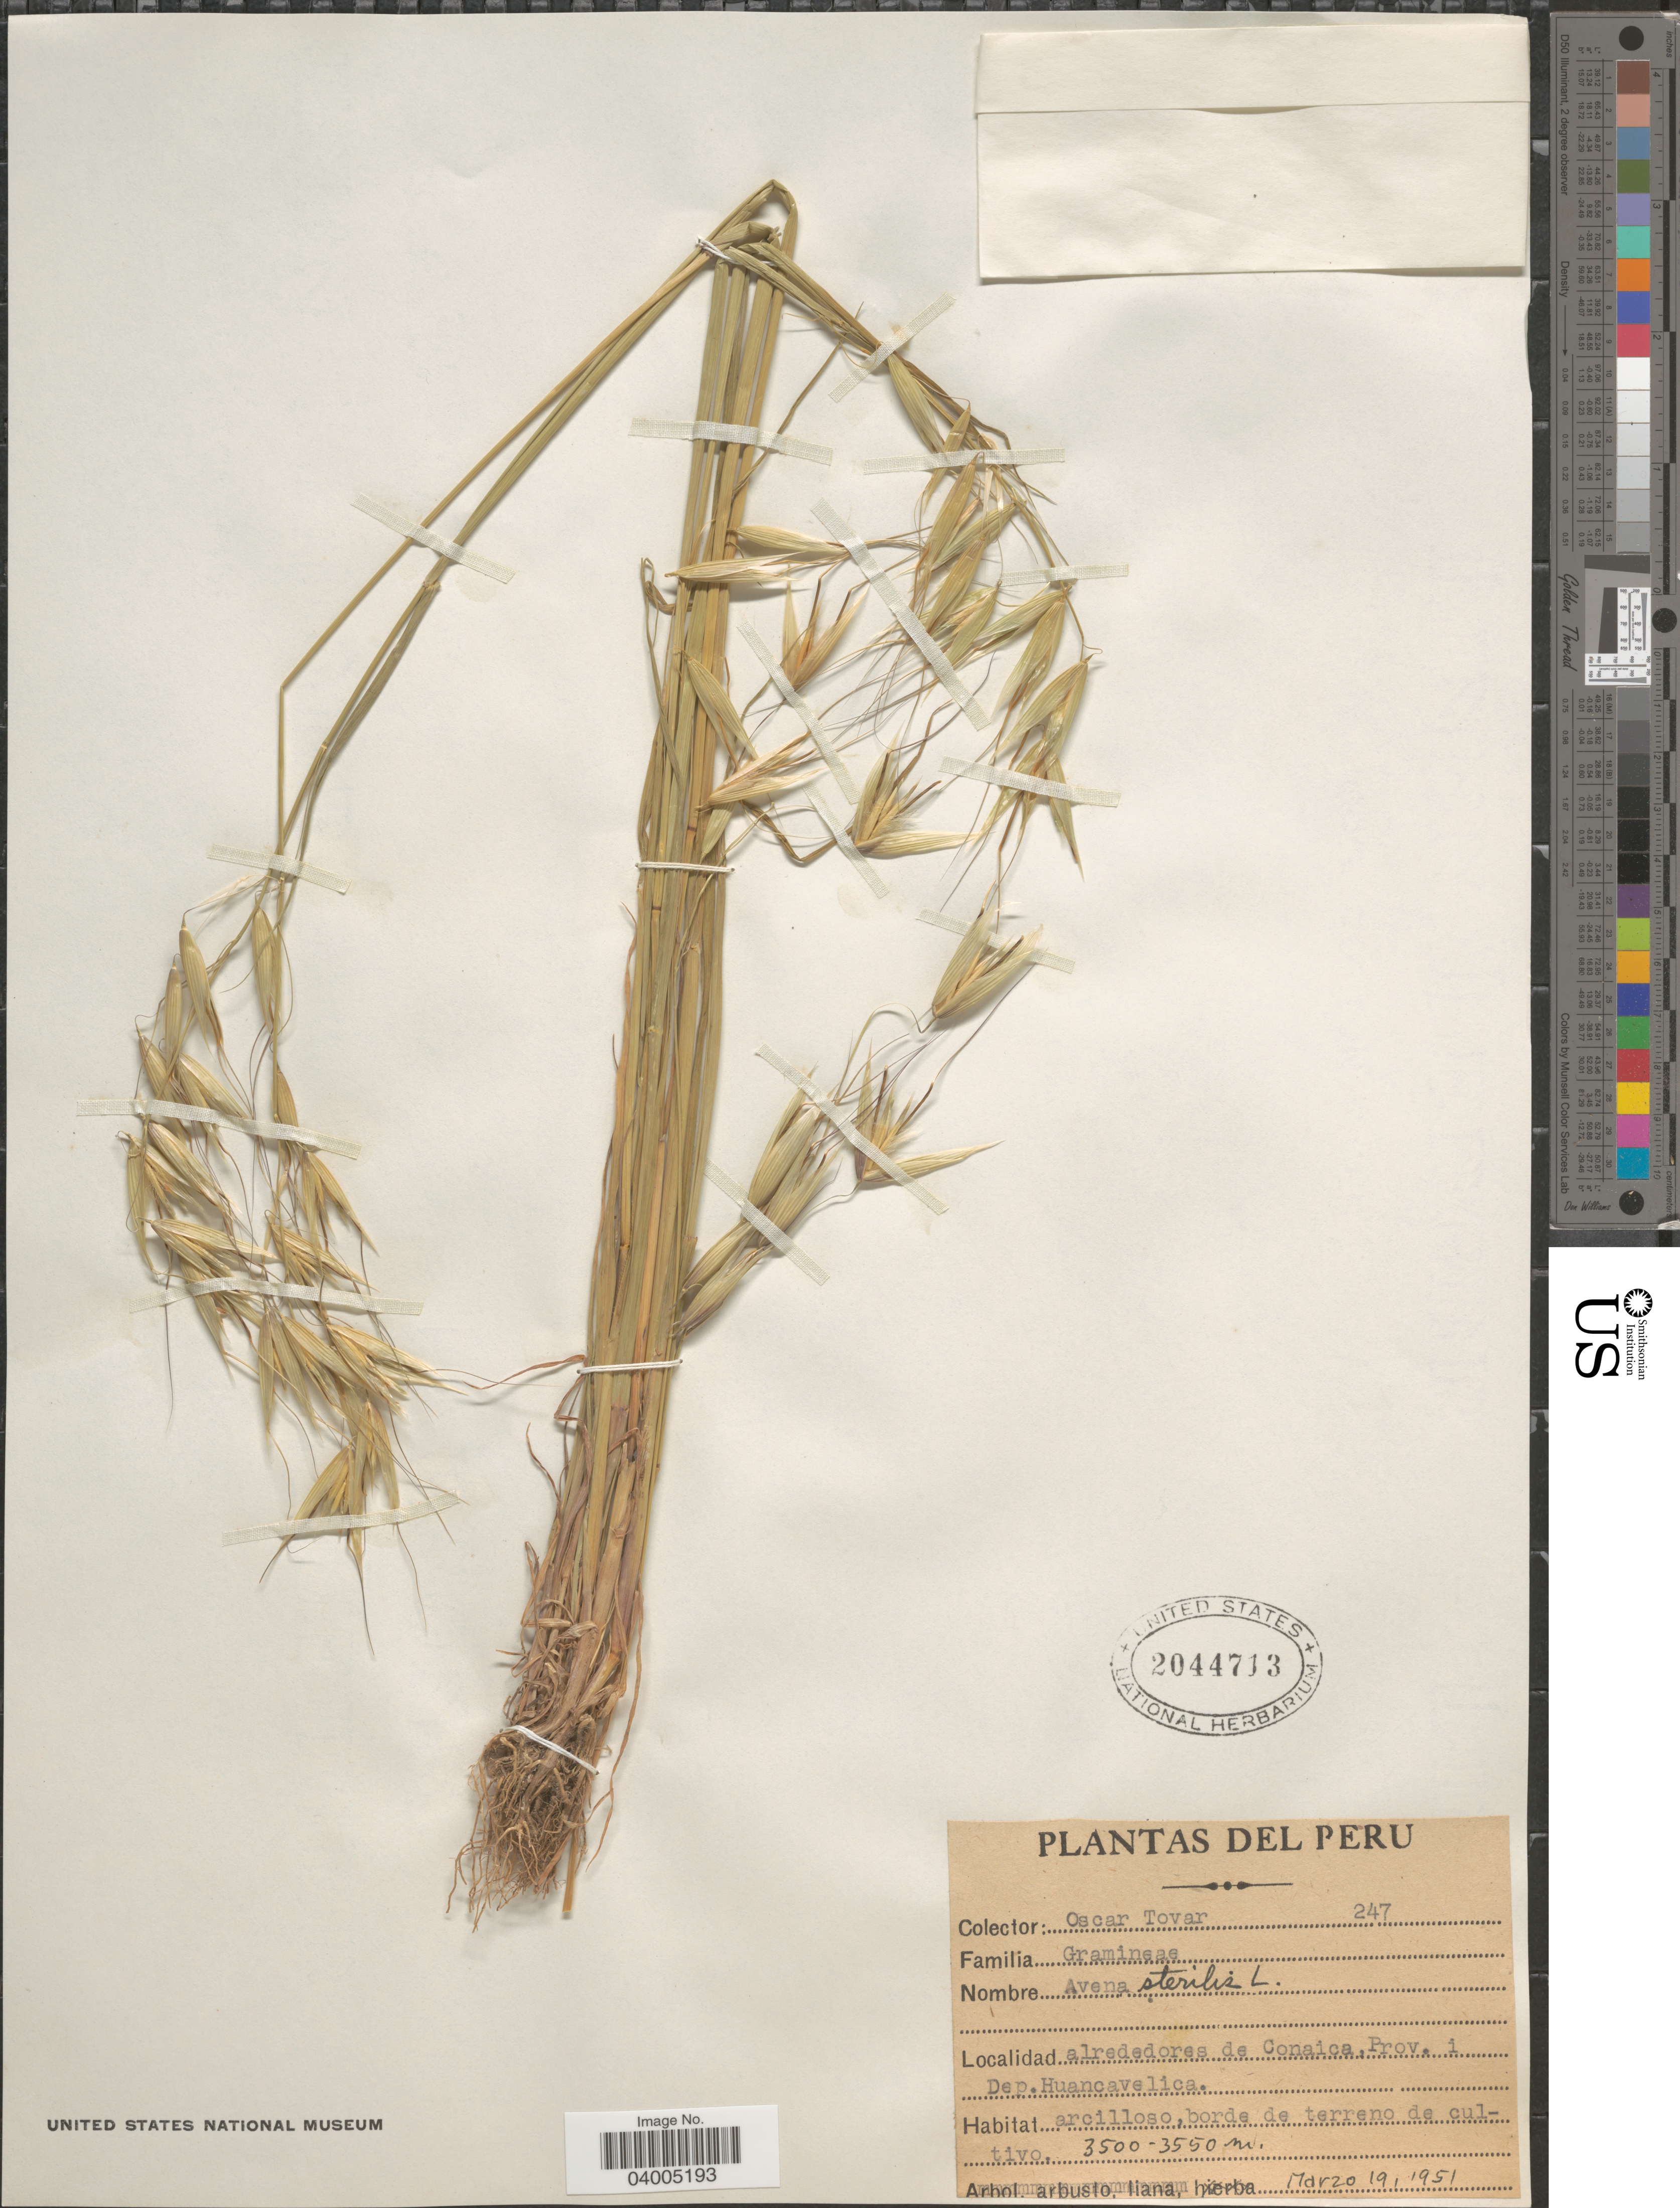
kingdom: Plantae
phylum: Tracheophyta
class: Liliopsida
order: Poales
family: Poaceae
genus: Avena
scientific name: Avena sterilis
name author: L.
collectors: Ó. Tovar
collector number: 247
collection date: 1951-03-19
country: Peru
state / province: Huancavelica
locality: Alrededores de Conaica, Prov. i Dep. Huancavelica.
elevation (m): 3500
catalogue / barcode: US 2044713